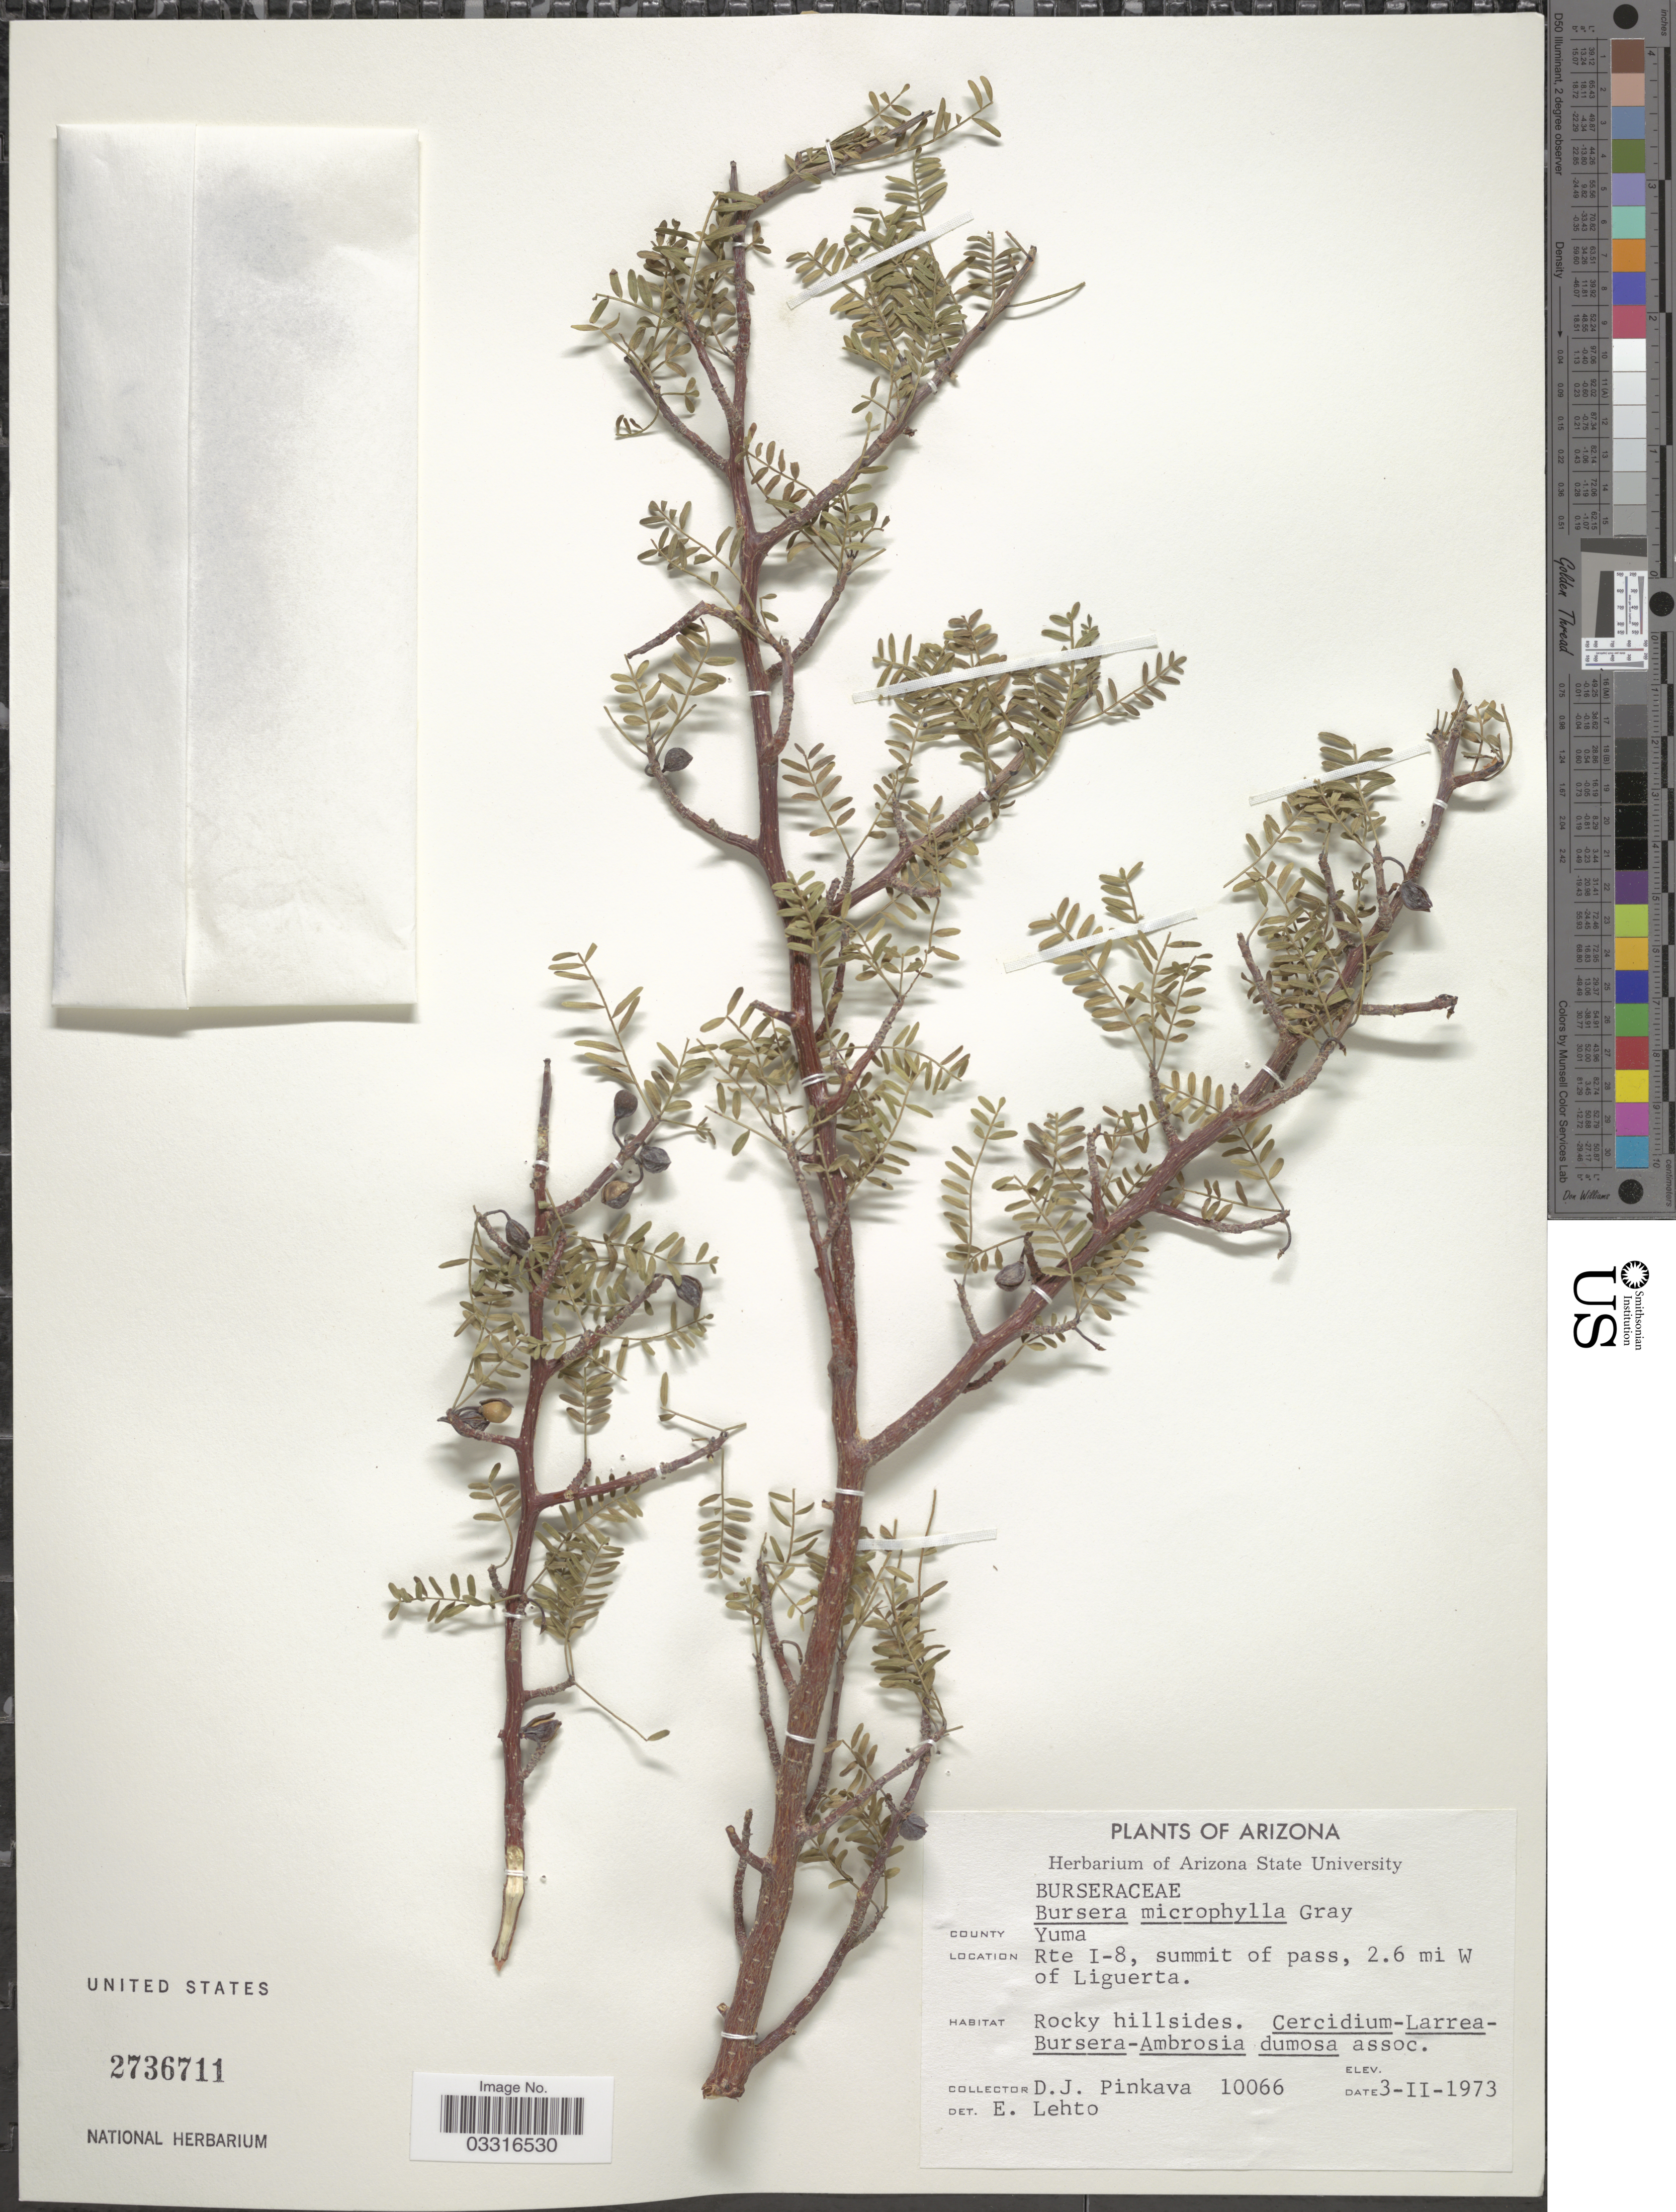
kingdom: Plantae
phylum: Tracheophyta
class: Magnoliopsida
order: Sapindales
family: Burseraceae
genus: Bursera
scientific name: Bursera microphylla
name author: A. Gray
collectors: D. J. Pinkava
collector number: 10066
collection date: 1973-02-03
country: United States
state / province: Arizona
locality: County Yuma. Rte I-8, summit of pass, 2.6 mi W of Liguerta.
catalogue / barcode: US 2736711